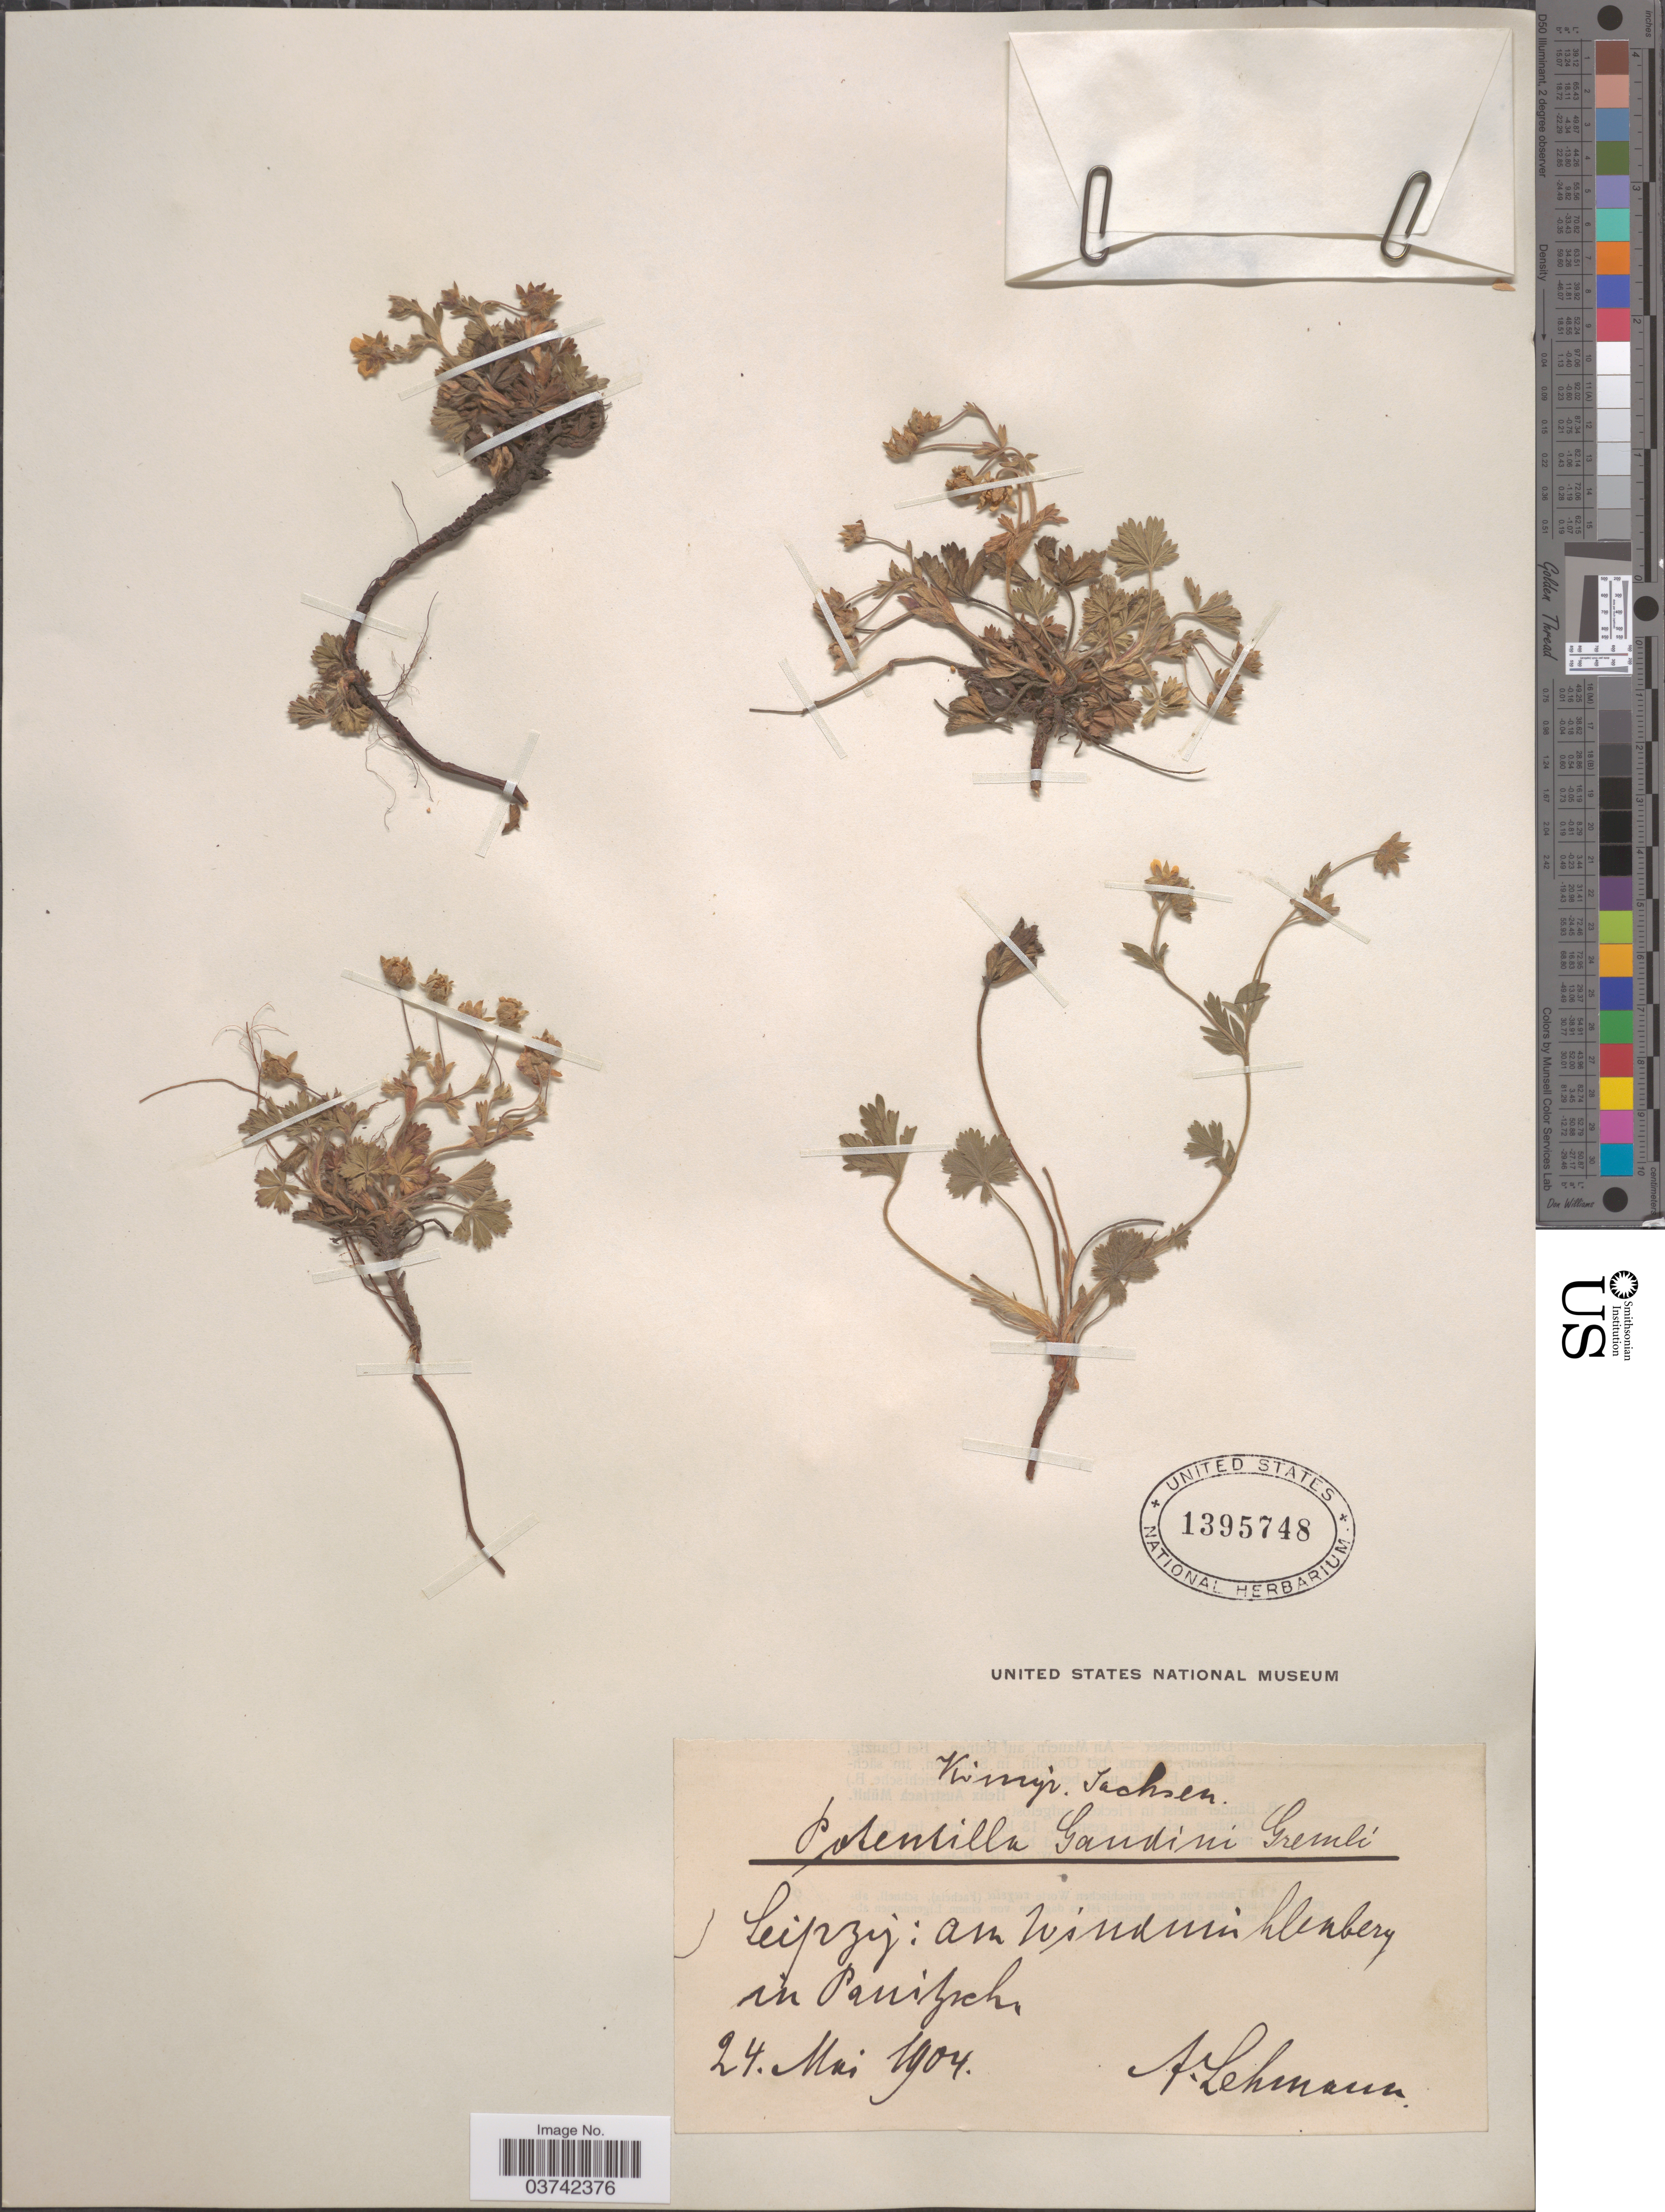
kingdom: Plantae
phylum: Tracheophyta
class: Magnoliopsida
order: Rosales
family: Rosaceae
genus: Potentilla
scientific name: Potentilla gaudinii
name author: Gremli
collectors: A. Lehmann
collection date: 1904-05-24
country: Germany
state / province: Sachsen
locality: Kimgi [interpreted] Sachsen. Leipzig: am Windminhlenberg in Panitysch. [interpreted]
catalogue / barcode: US 1395748